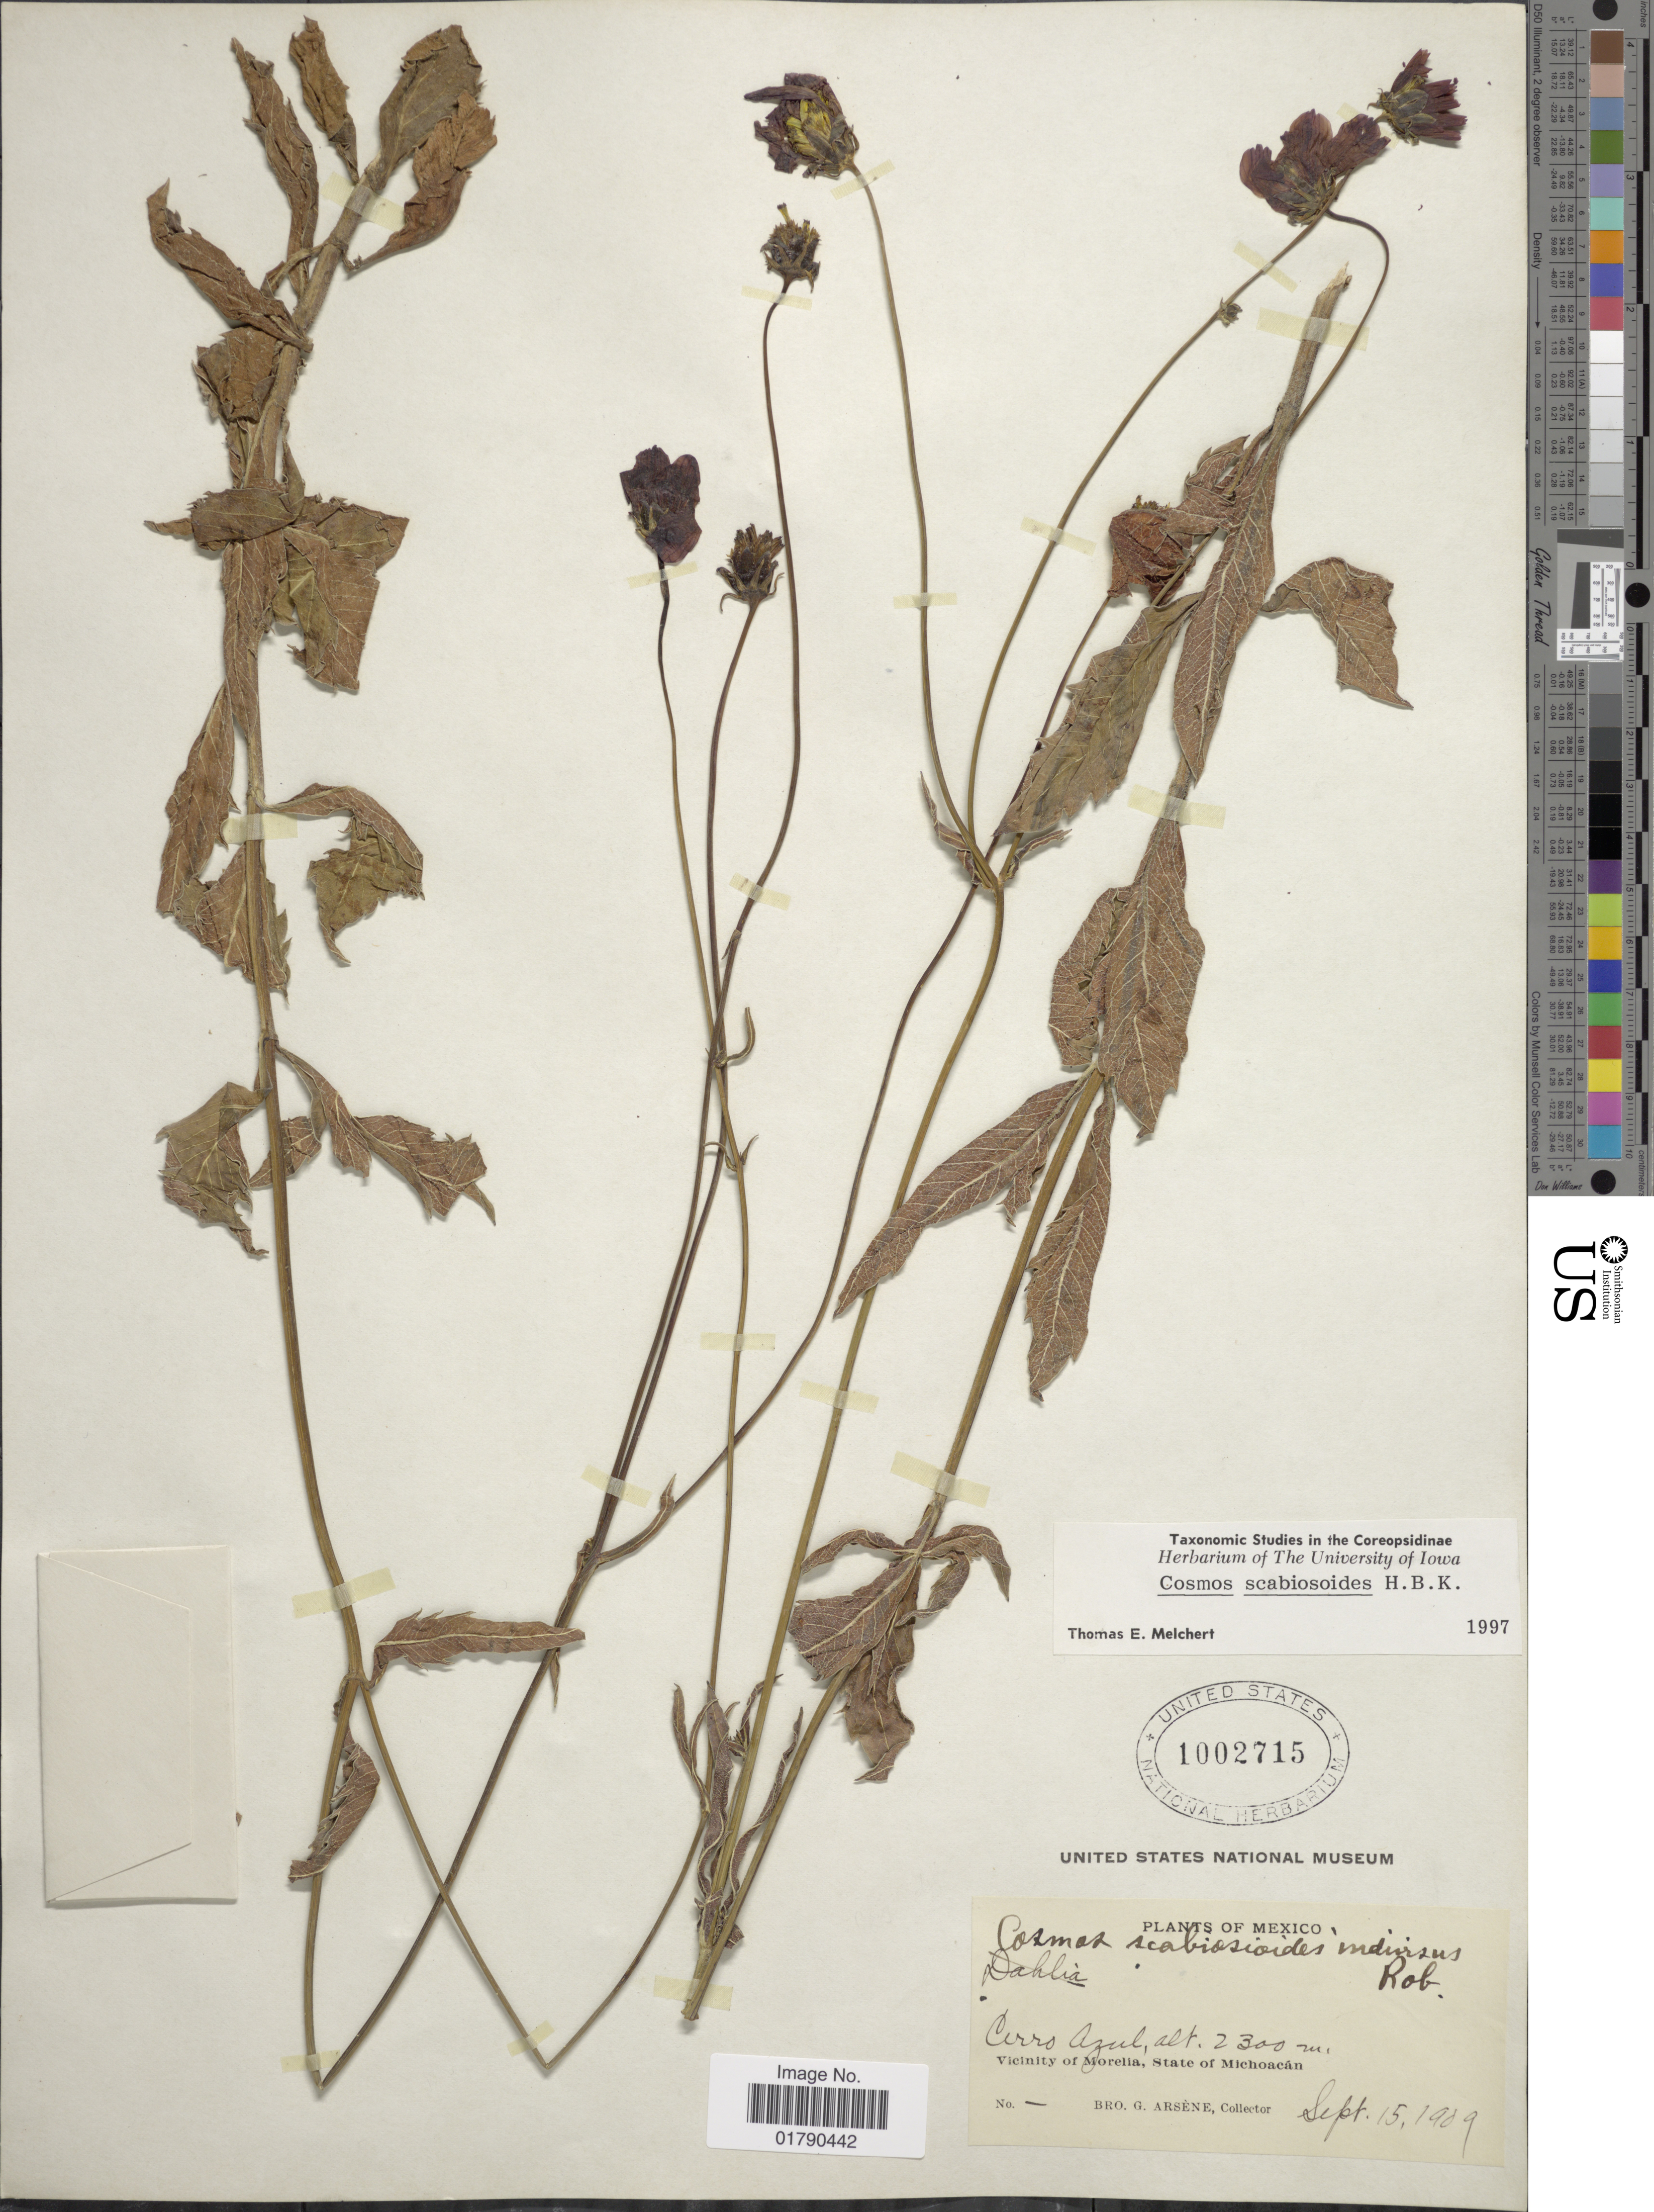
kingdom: Plantae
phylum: Tracheophyta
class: Magnoliopsida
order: Asterales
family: Asteraceae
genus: Cosmos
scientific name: Cosmos scabiosoides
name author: Kunth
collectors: Bro. G. Arsène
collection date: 1909-09-15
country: Mexico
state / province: Michoacán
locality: Cerro Azul, Vicinity of Morelia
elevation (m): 2300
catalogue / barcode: US 1002715